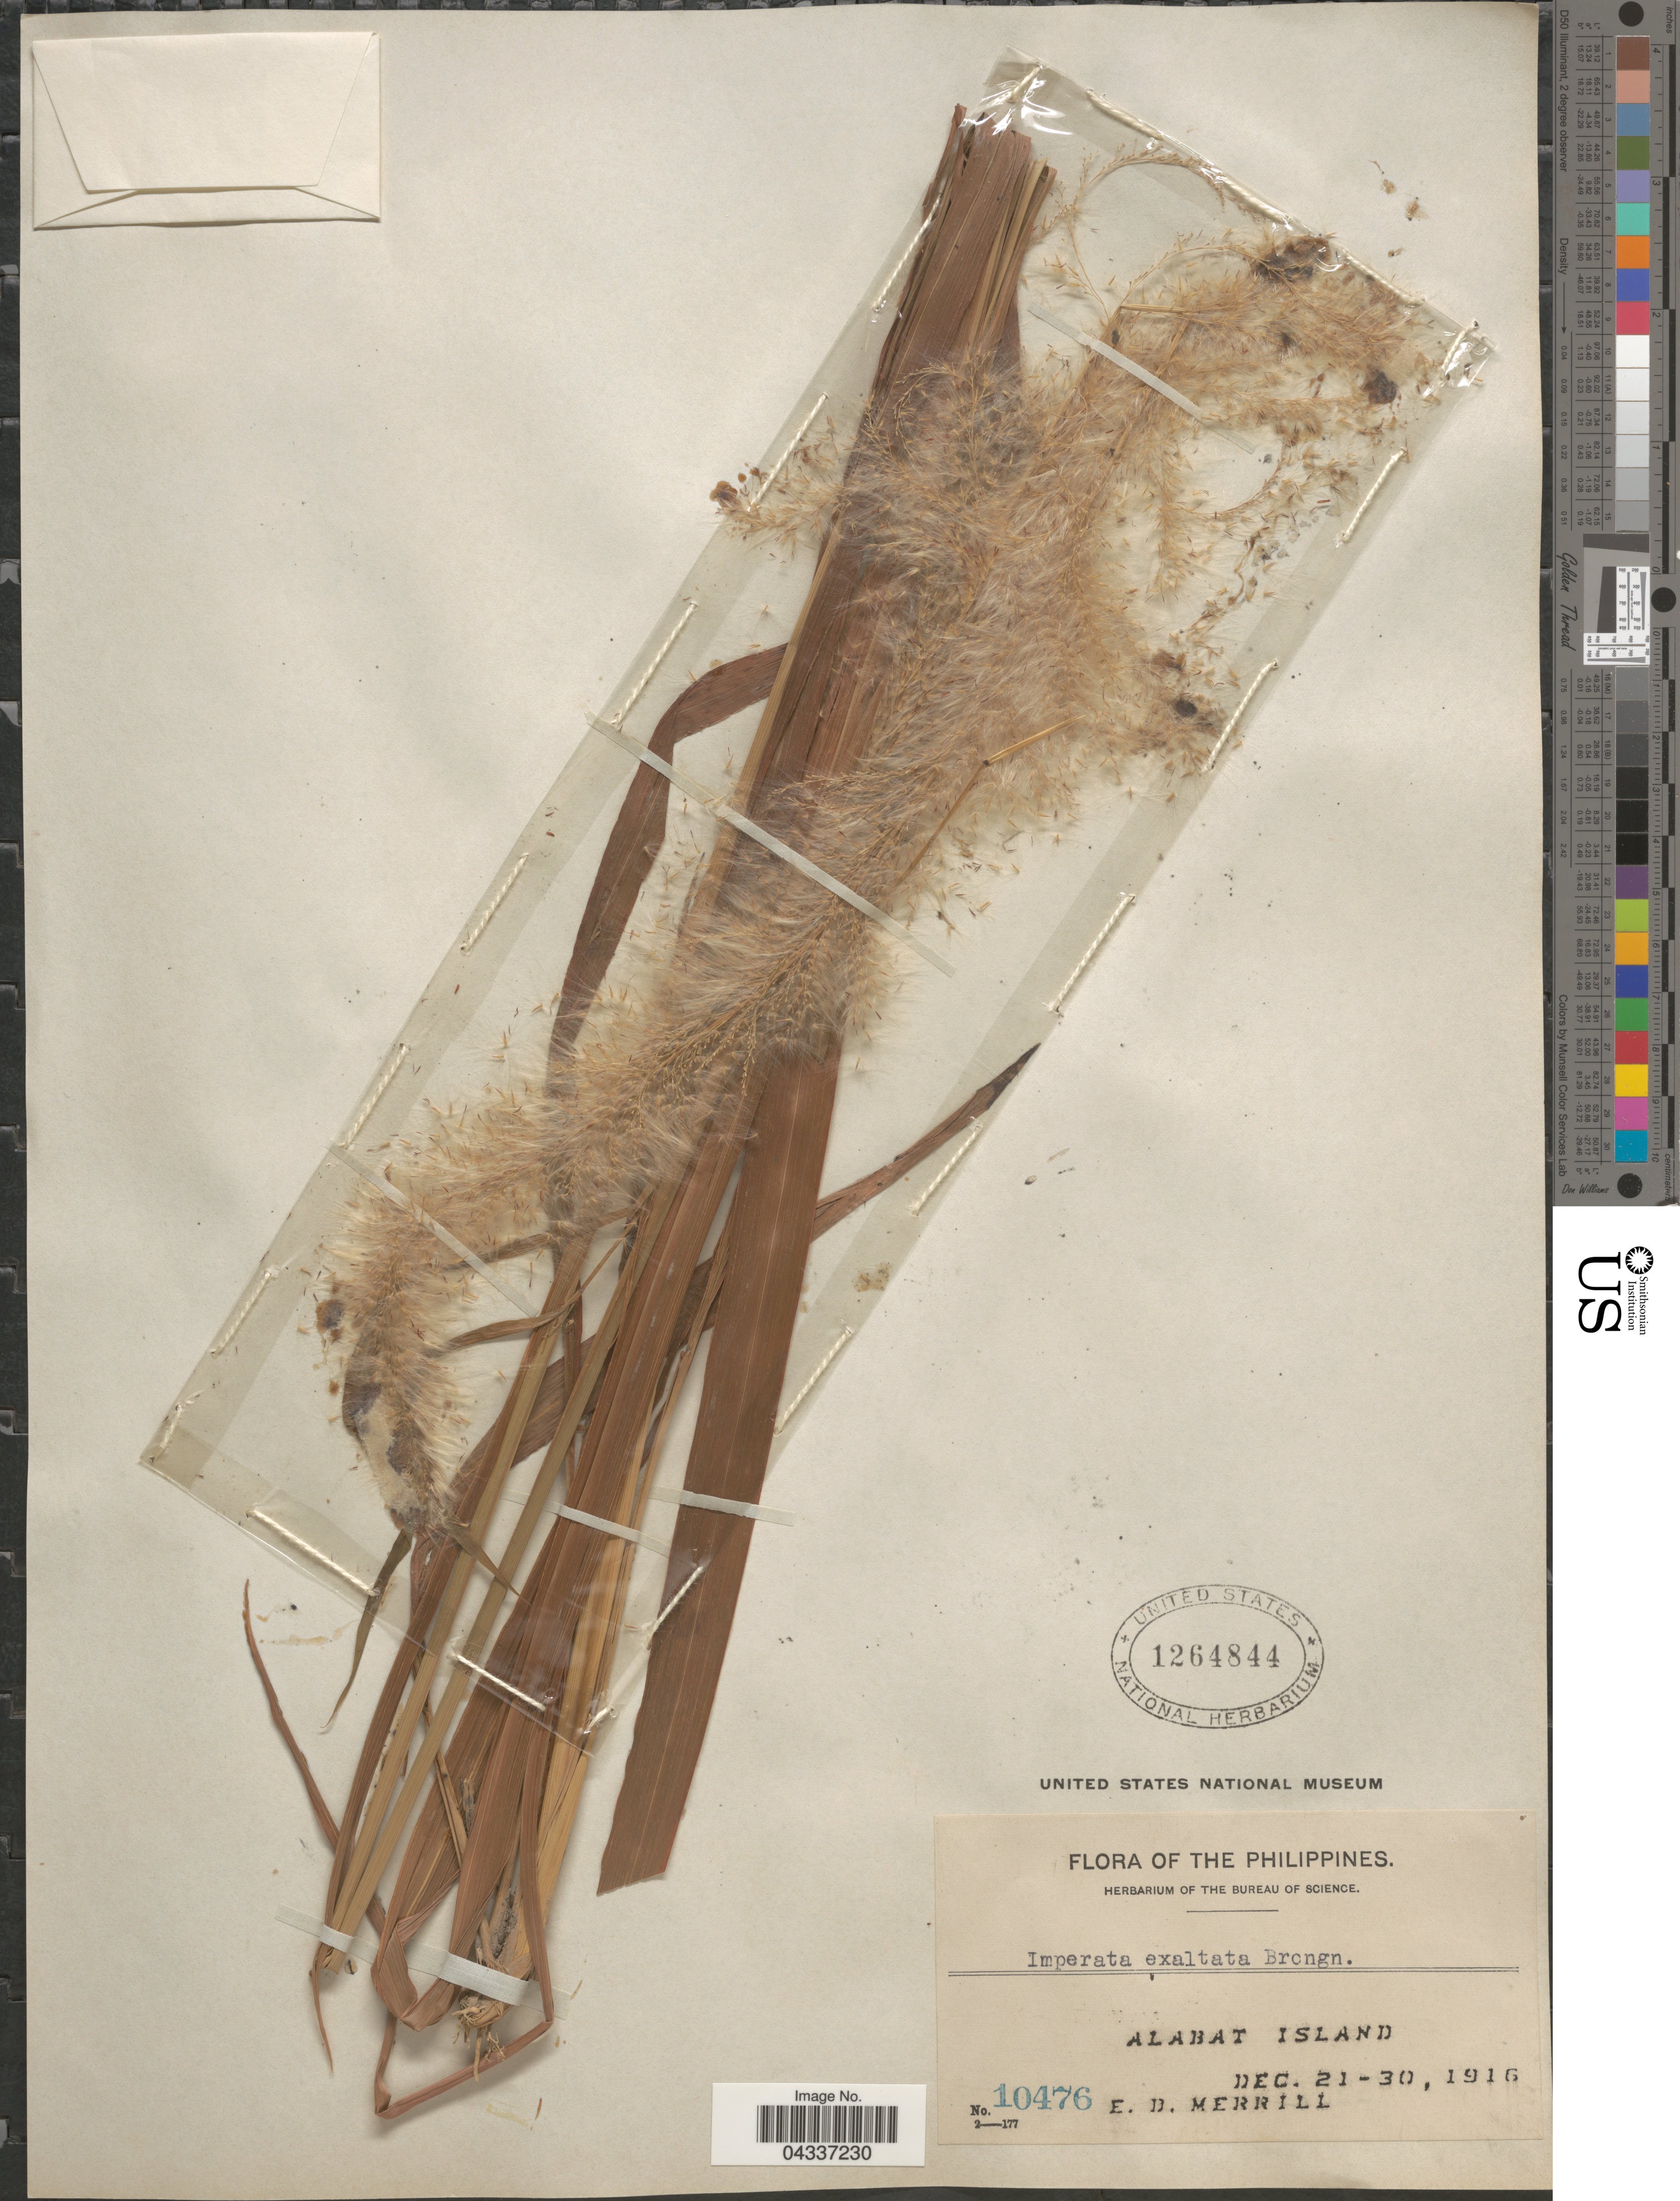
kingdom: Plantae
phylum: Tracheophyta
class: Liliopsida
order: Poales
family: Poaceae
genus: Imperata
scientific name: Imperata conferta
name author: (J. Presl) Ohwi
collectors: E. D. Merrill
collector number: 10476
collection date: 1916-12-21/1916-12-30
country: Philippines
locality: Alabat Island.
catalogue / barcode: US 1264844